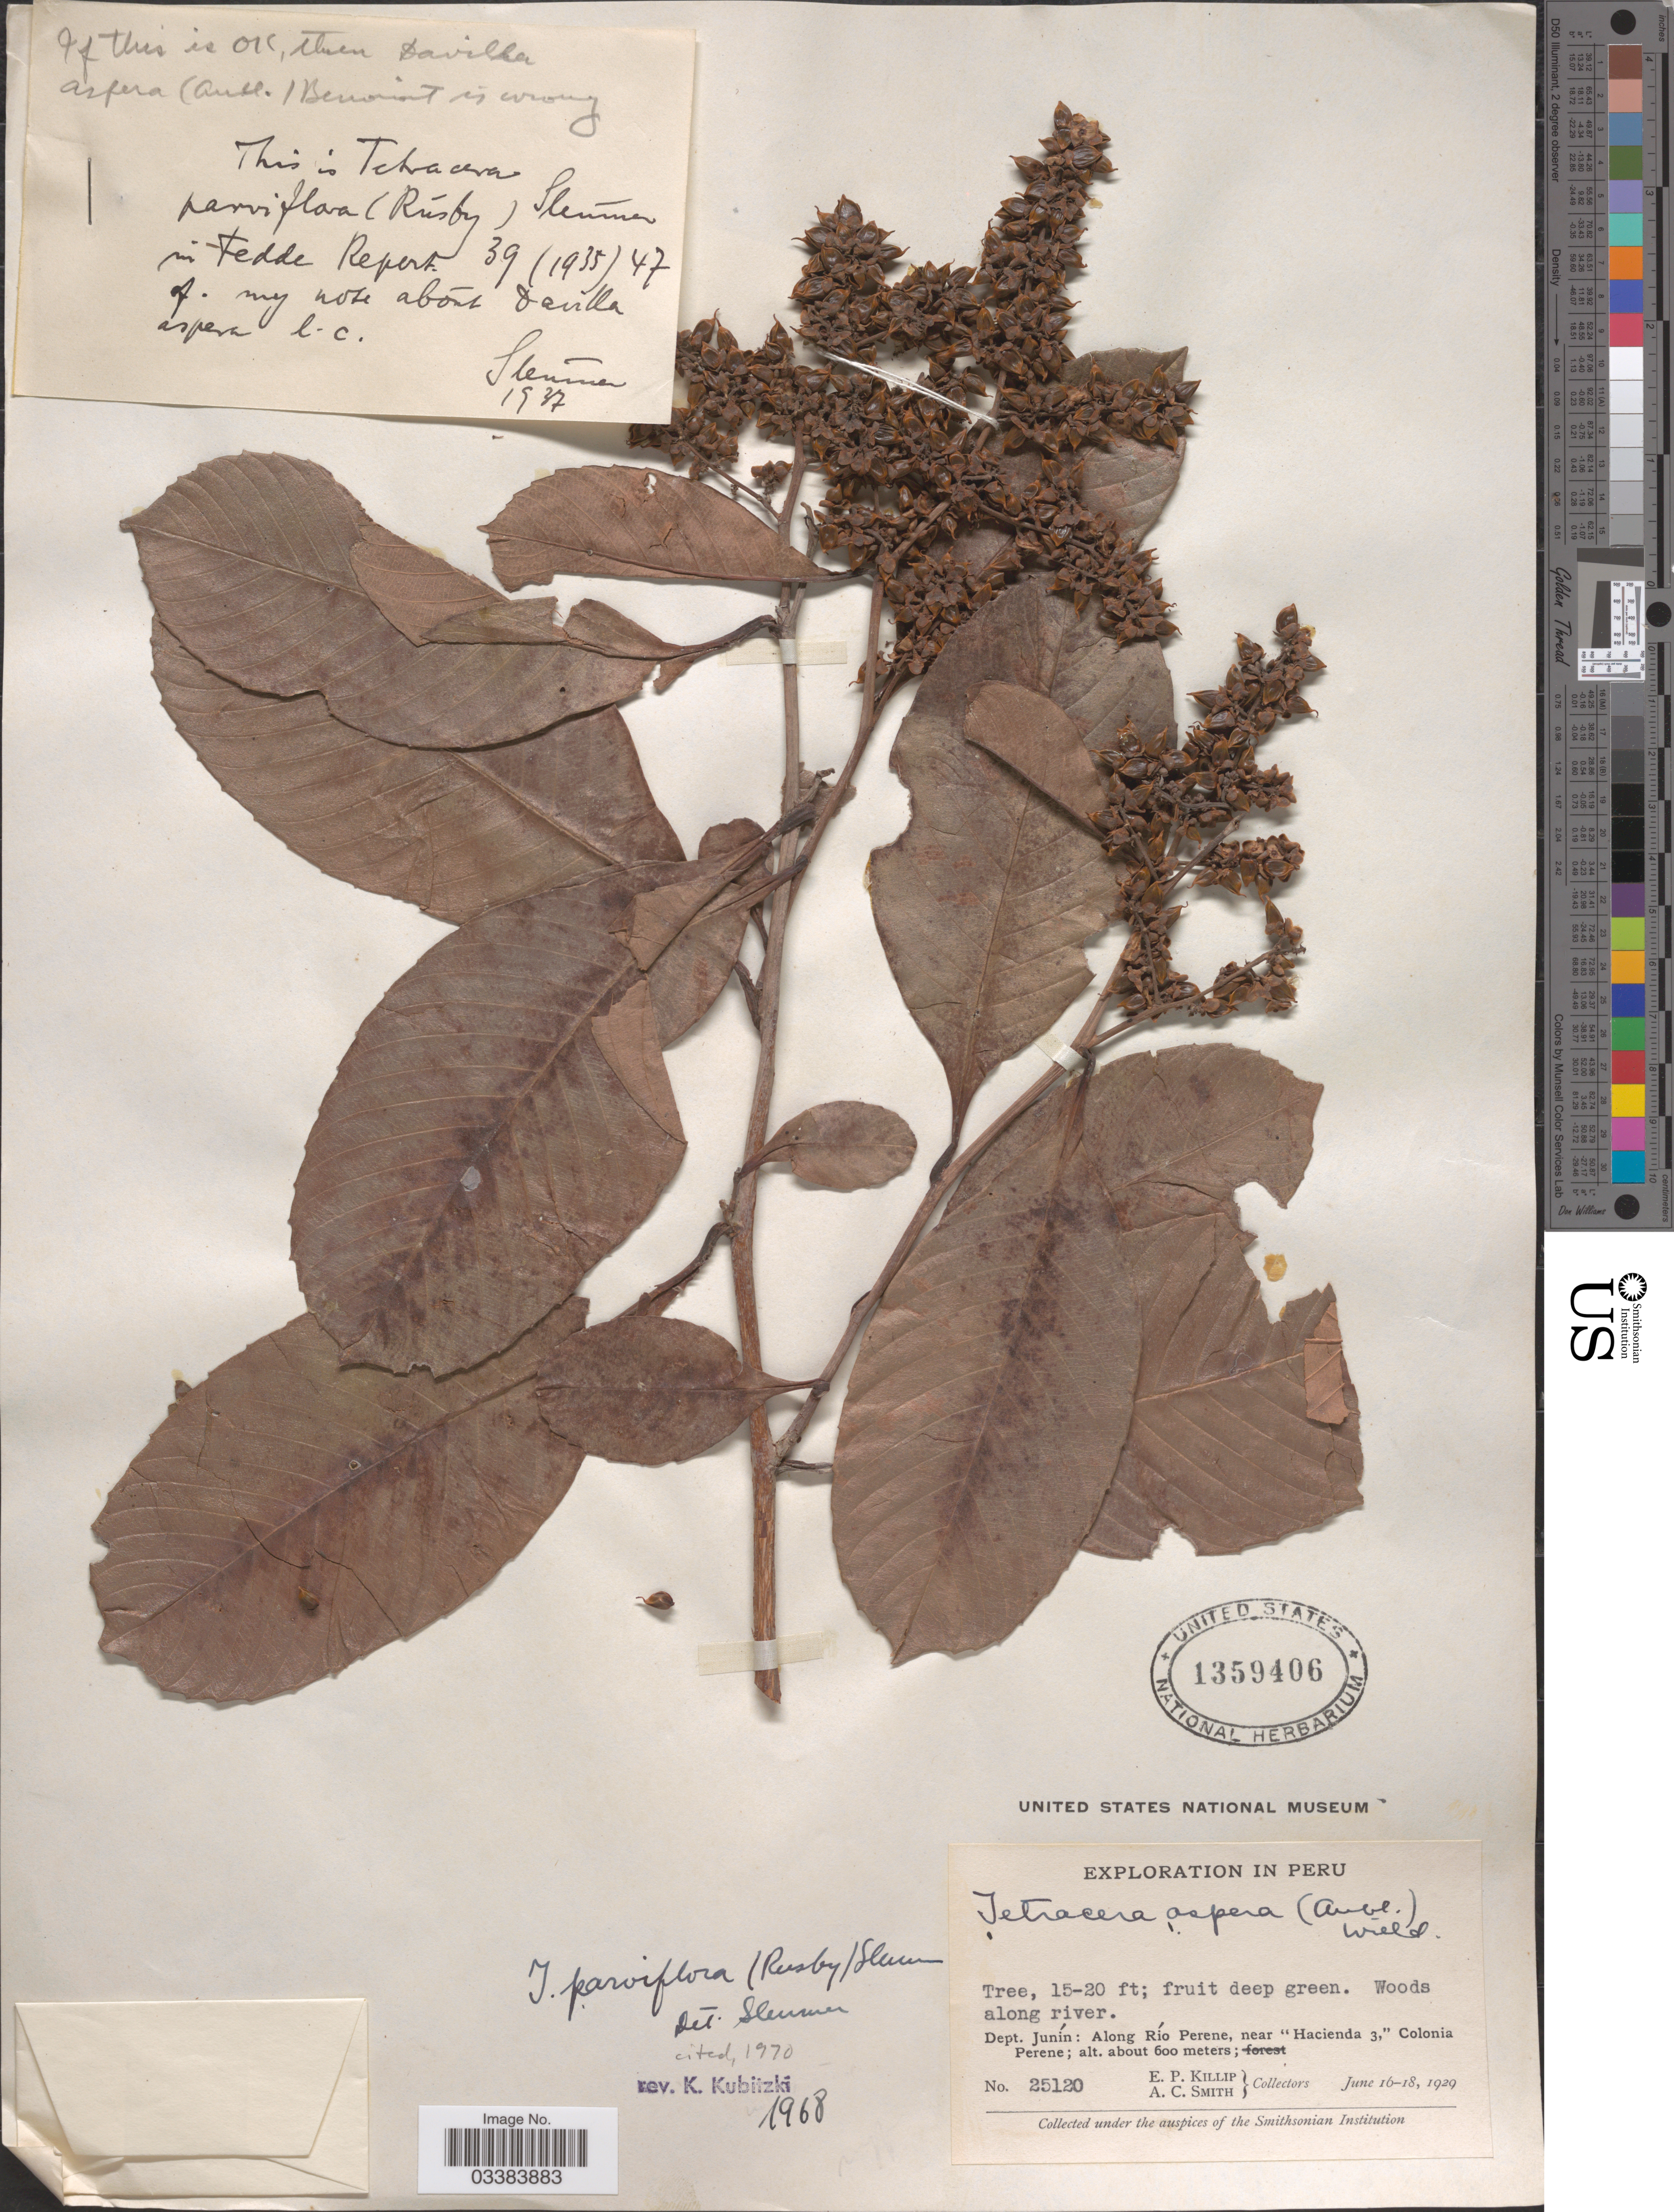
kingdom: Plantae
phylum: Tracheophyta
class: Magnoliopsida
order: Dilleniales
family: Dilleniaceae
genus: Tetracera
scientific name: Tetracera parviflora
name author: (Rusby) Sleumer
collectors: E. P. Killip & A. C. Smith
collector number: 25120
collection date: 1929-06-16/1929-06-18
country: Peru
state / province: Junín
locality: Dept. Junín: Along Río Perene, near "Hacienda 3," Colonia Perene.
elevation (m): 600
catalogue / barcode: US 1359406